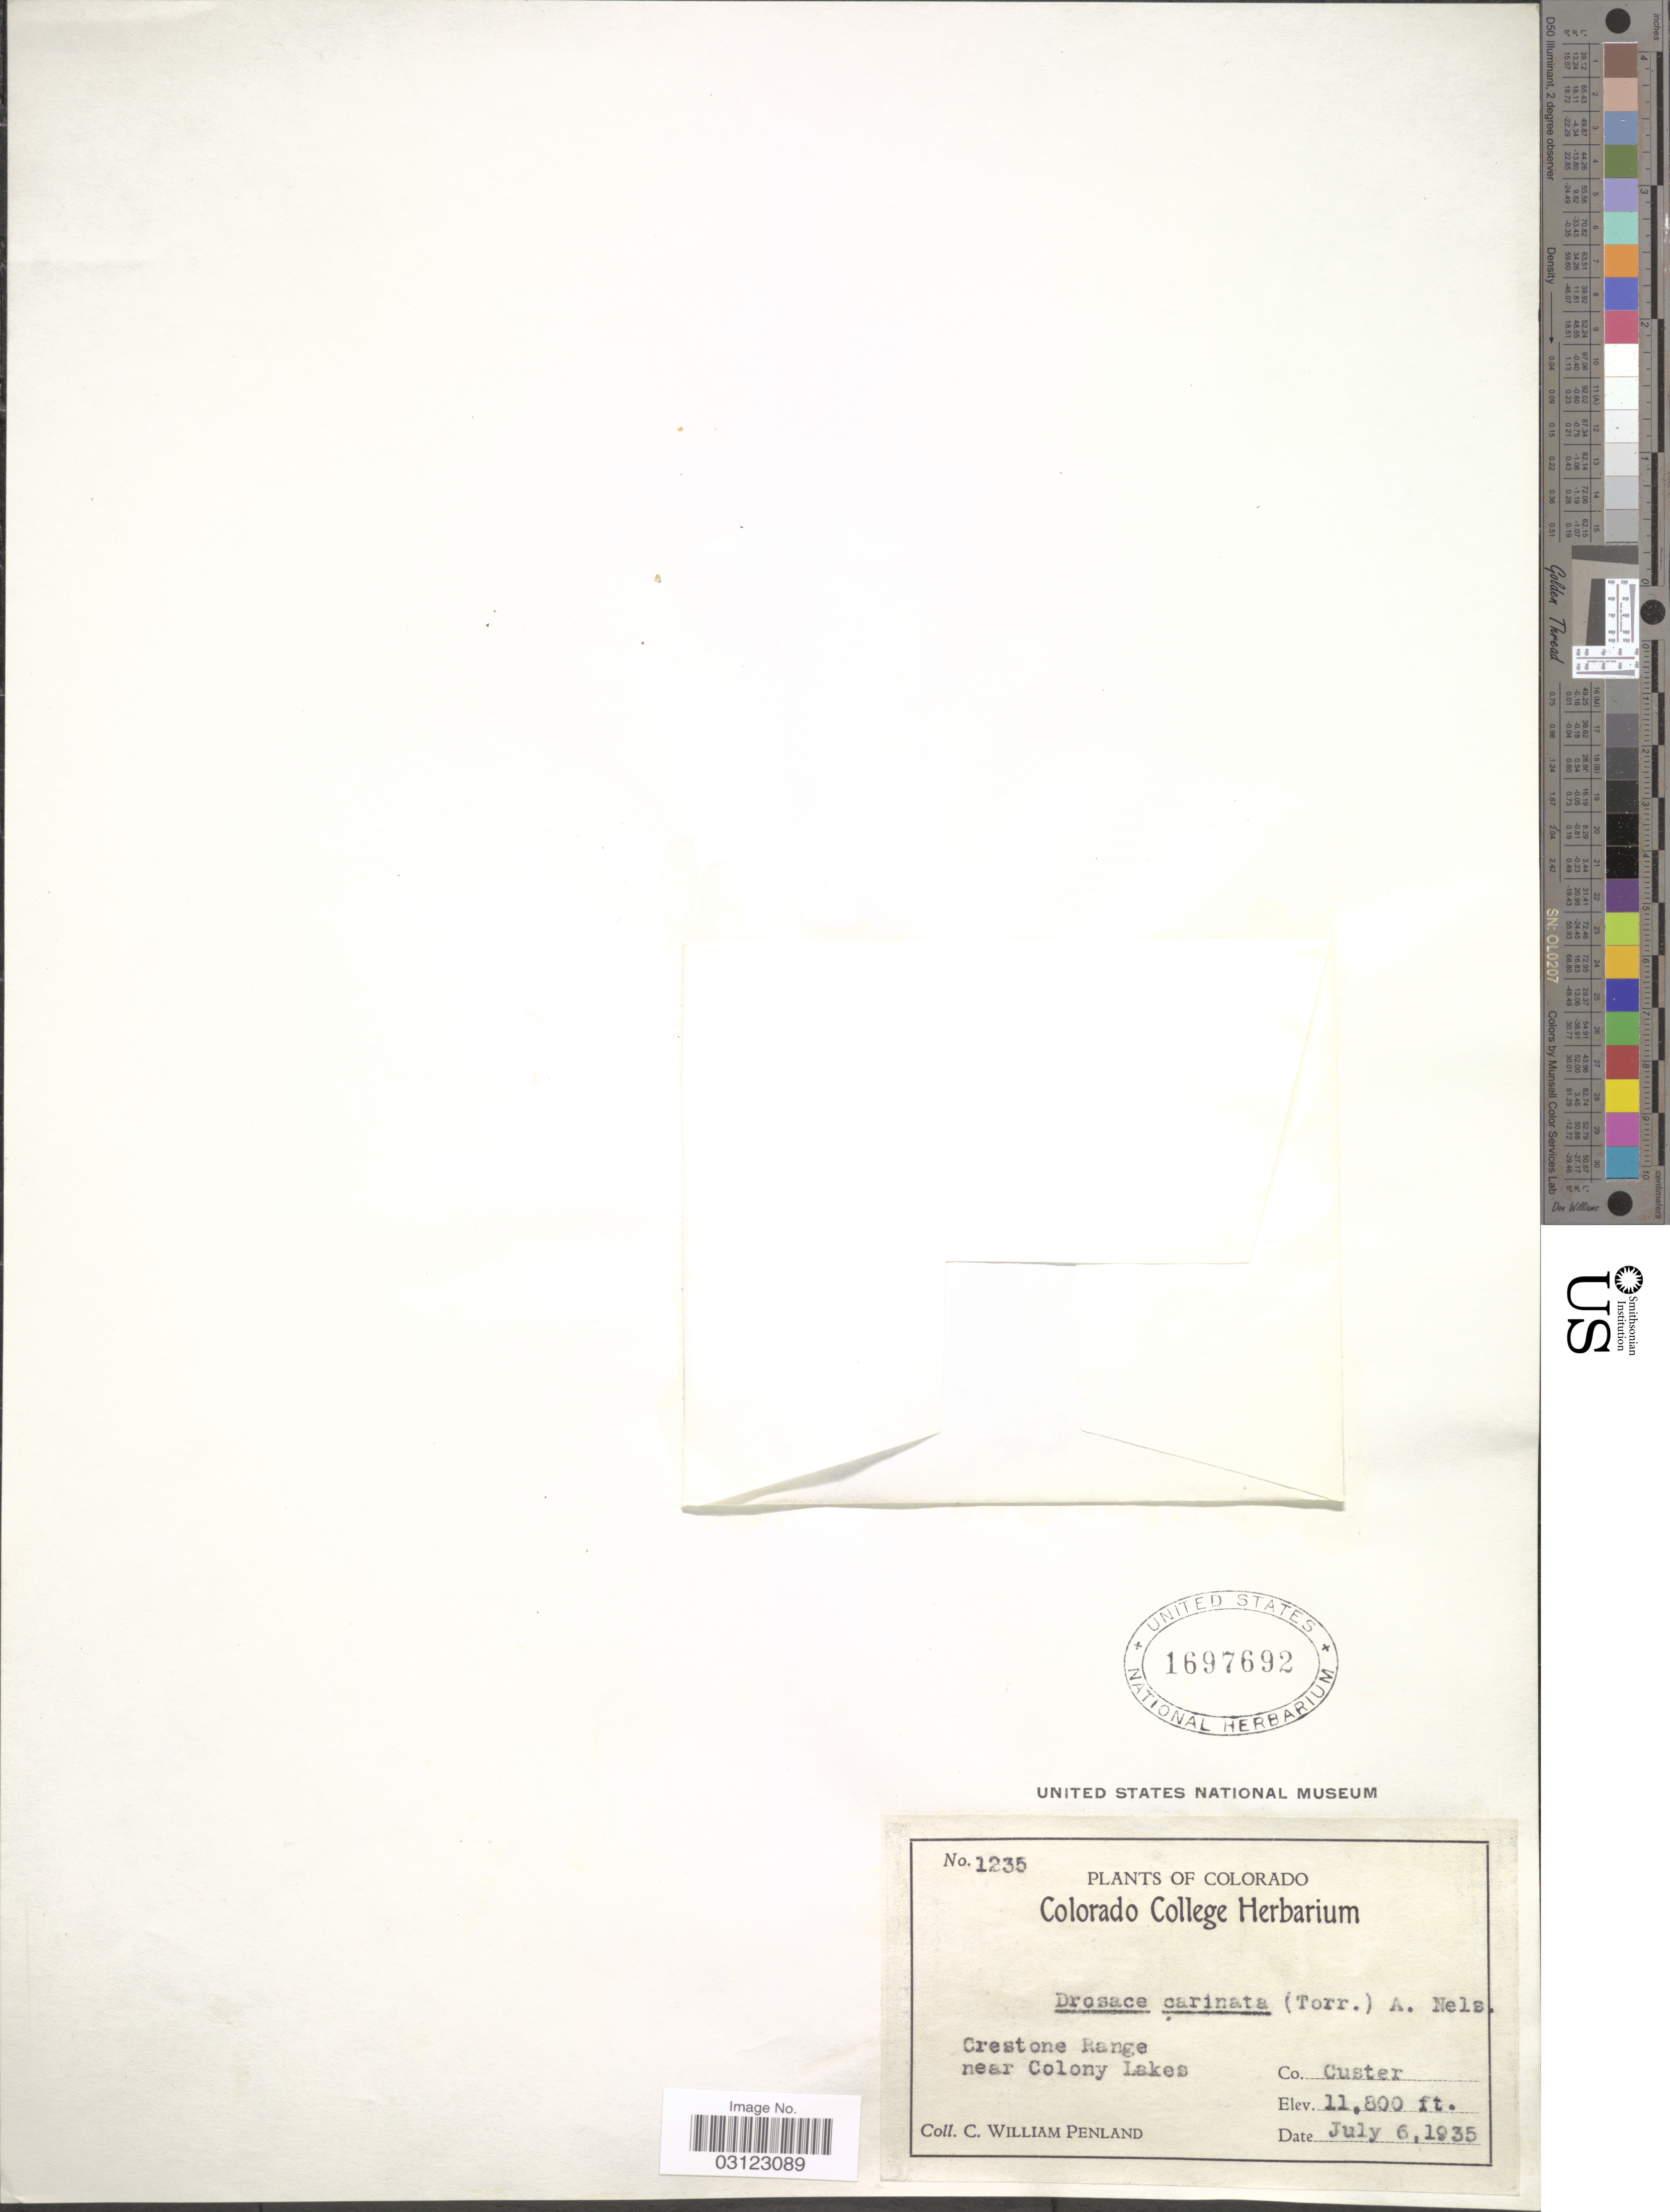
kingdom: Plantae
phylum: Tracheophyta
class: Magnoliopsida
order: Ericales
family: Primulaceae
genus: Androsace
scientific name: Androsace carinata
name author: Torr.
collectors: C. W. Penland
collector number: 1235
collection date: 1935-07-06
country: United States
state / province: Colorado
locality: Crestone Range near Colony Lakes. Co. Custer.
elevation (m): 3597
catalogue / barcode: US 1697692